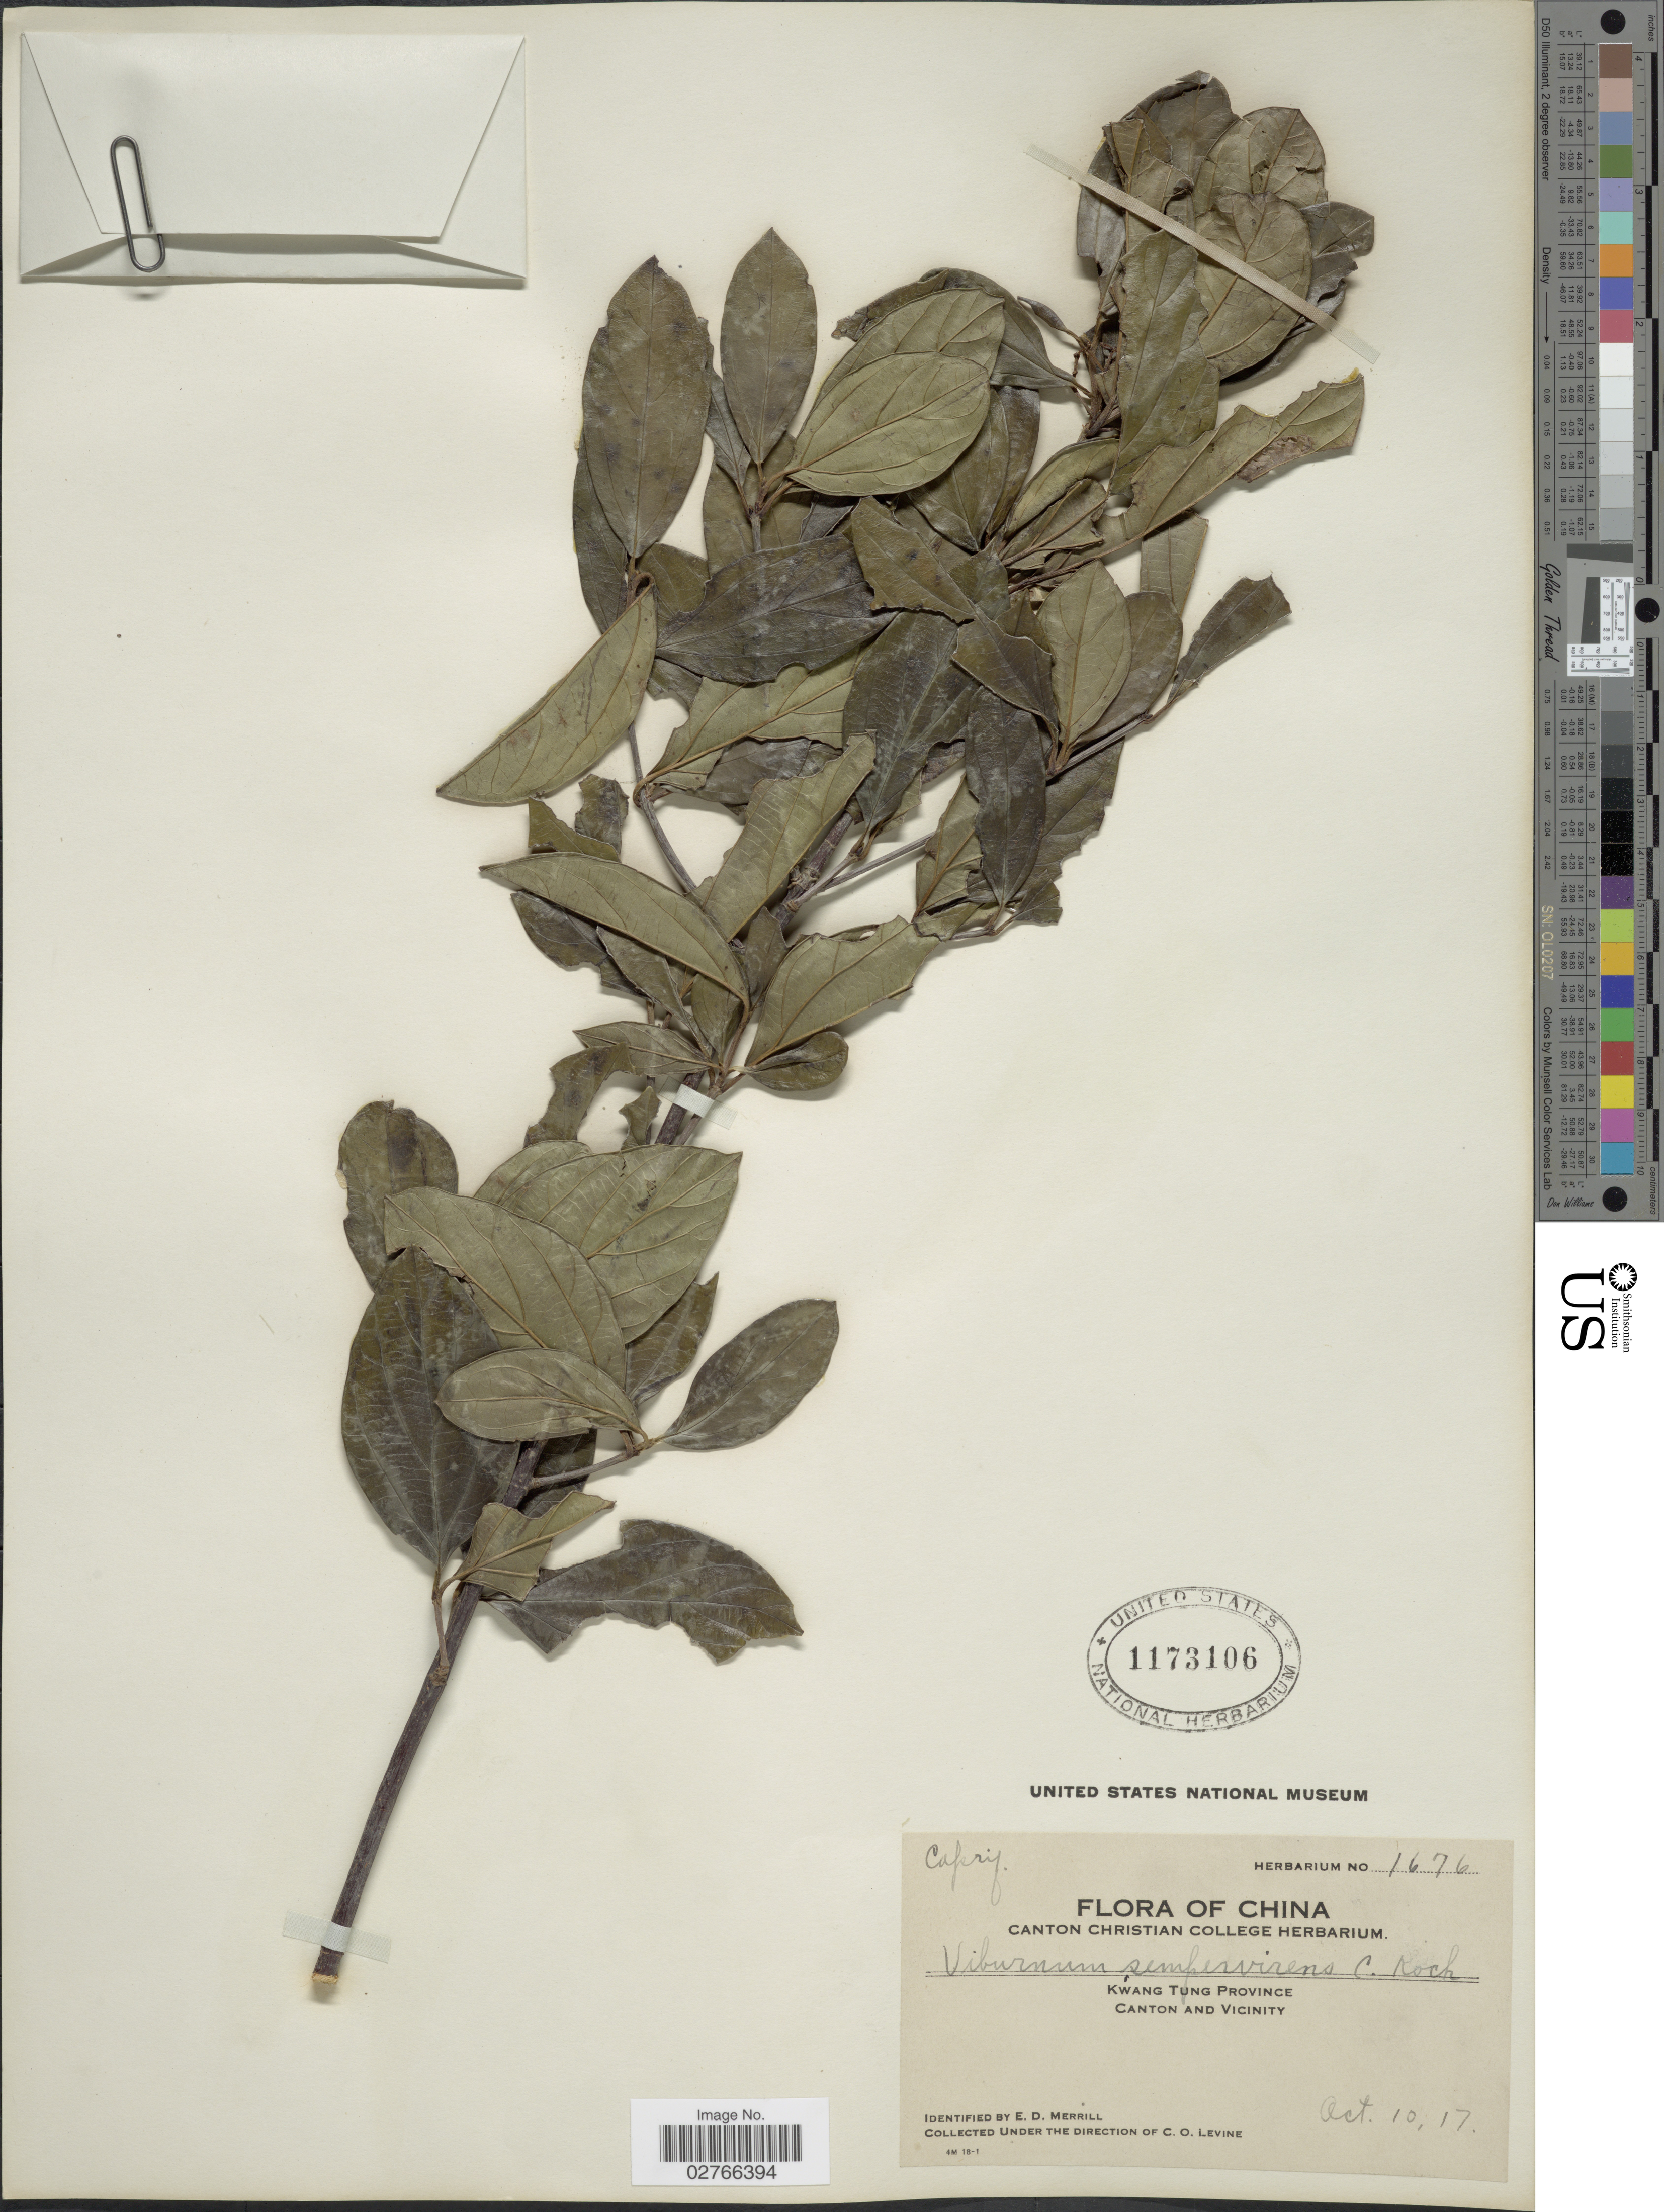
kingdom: Plantae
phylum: Tracheophyta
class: Magnoliopsida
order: Dipsacales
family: Viburnaceae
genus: Viburnum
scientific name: Viburnum sempervirens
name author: K. Koch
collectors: C. O. Levine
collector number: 1676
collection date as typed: Transcribed d/m/y: 10/10/17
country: China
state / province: Guangdong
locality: Kwang Tung Province, Canton and Vicinity.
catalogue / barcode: US 1173106